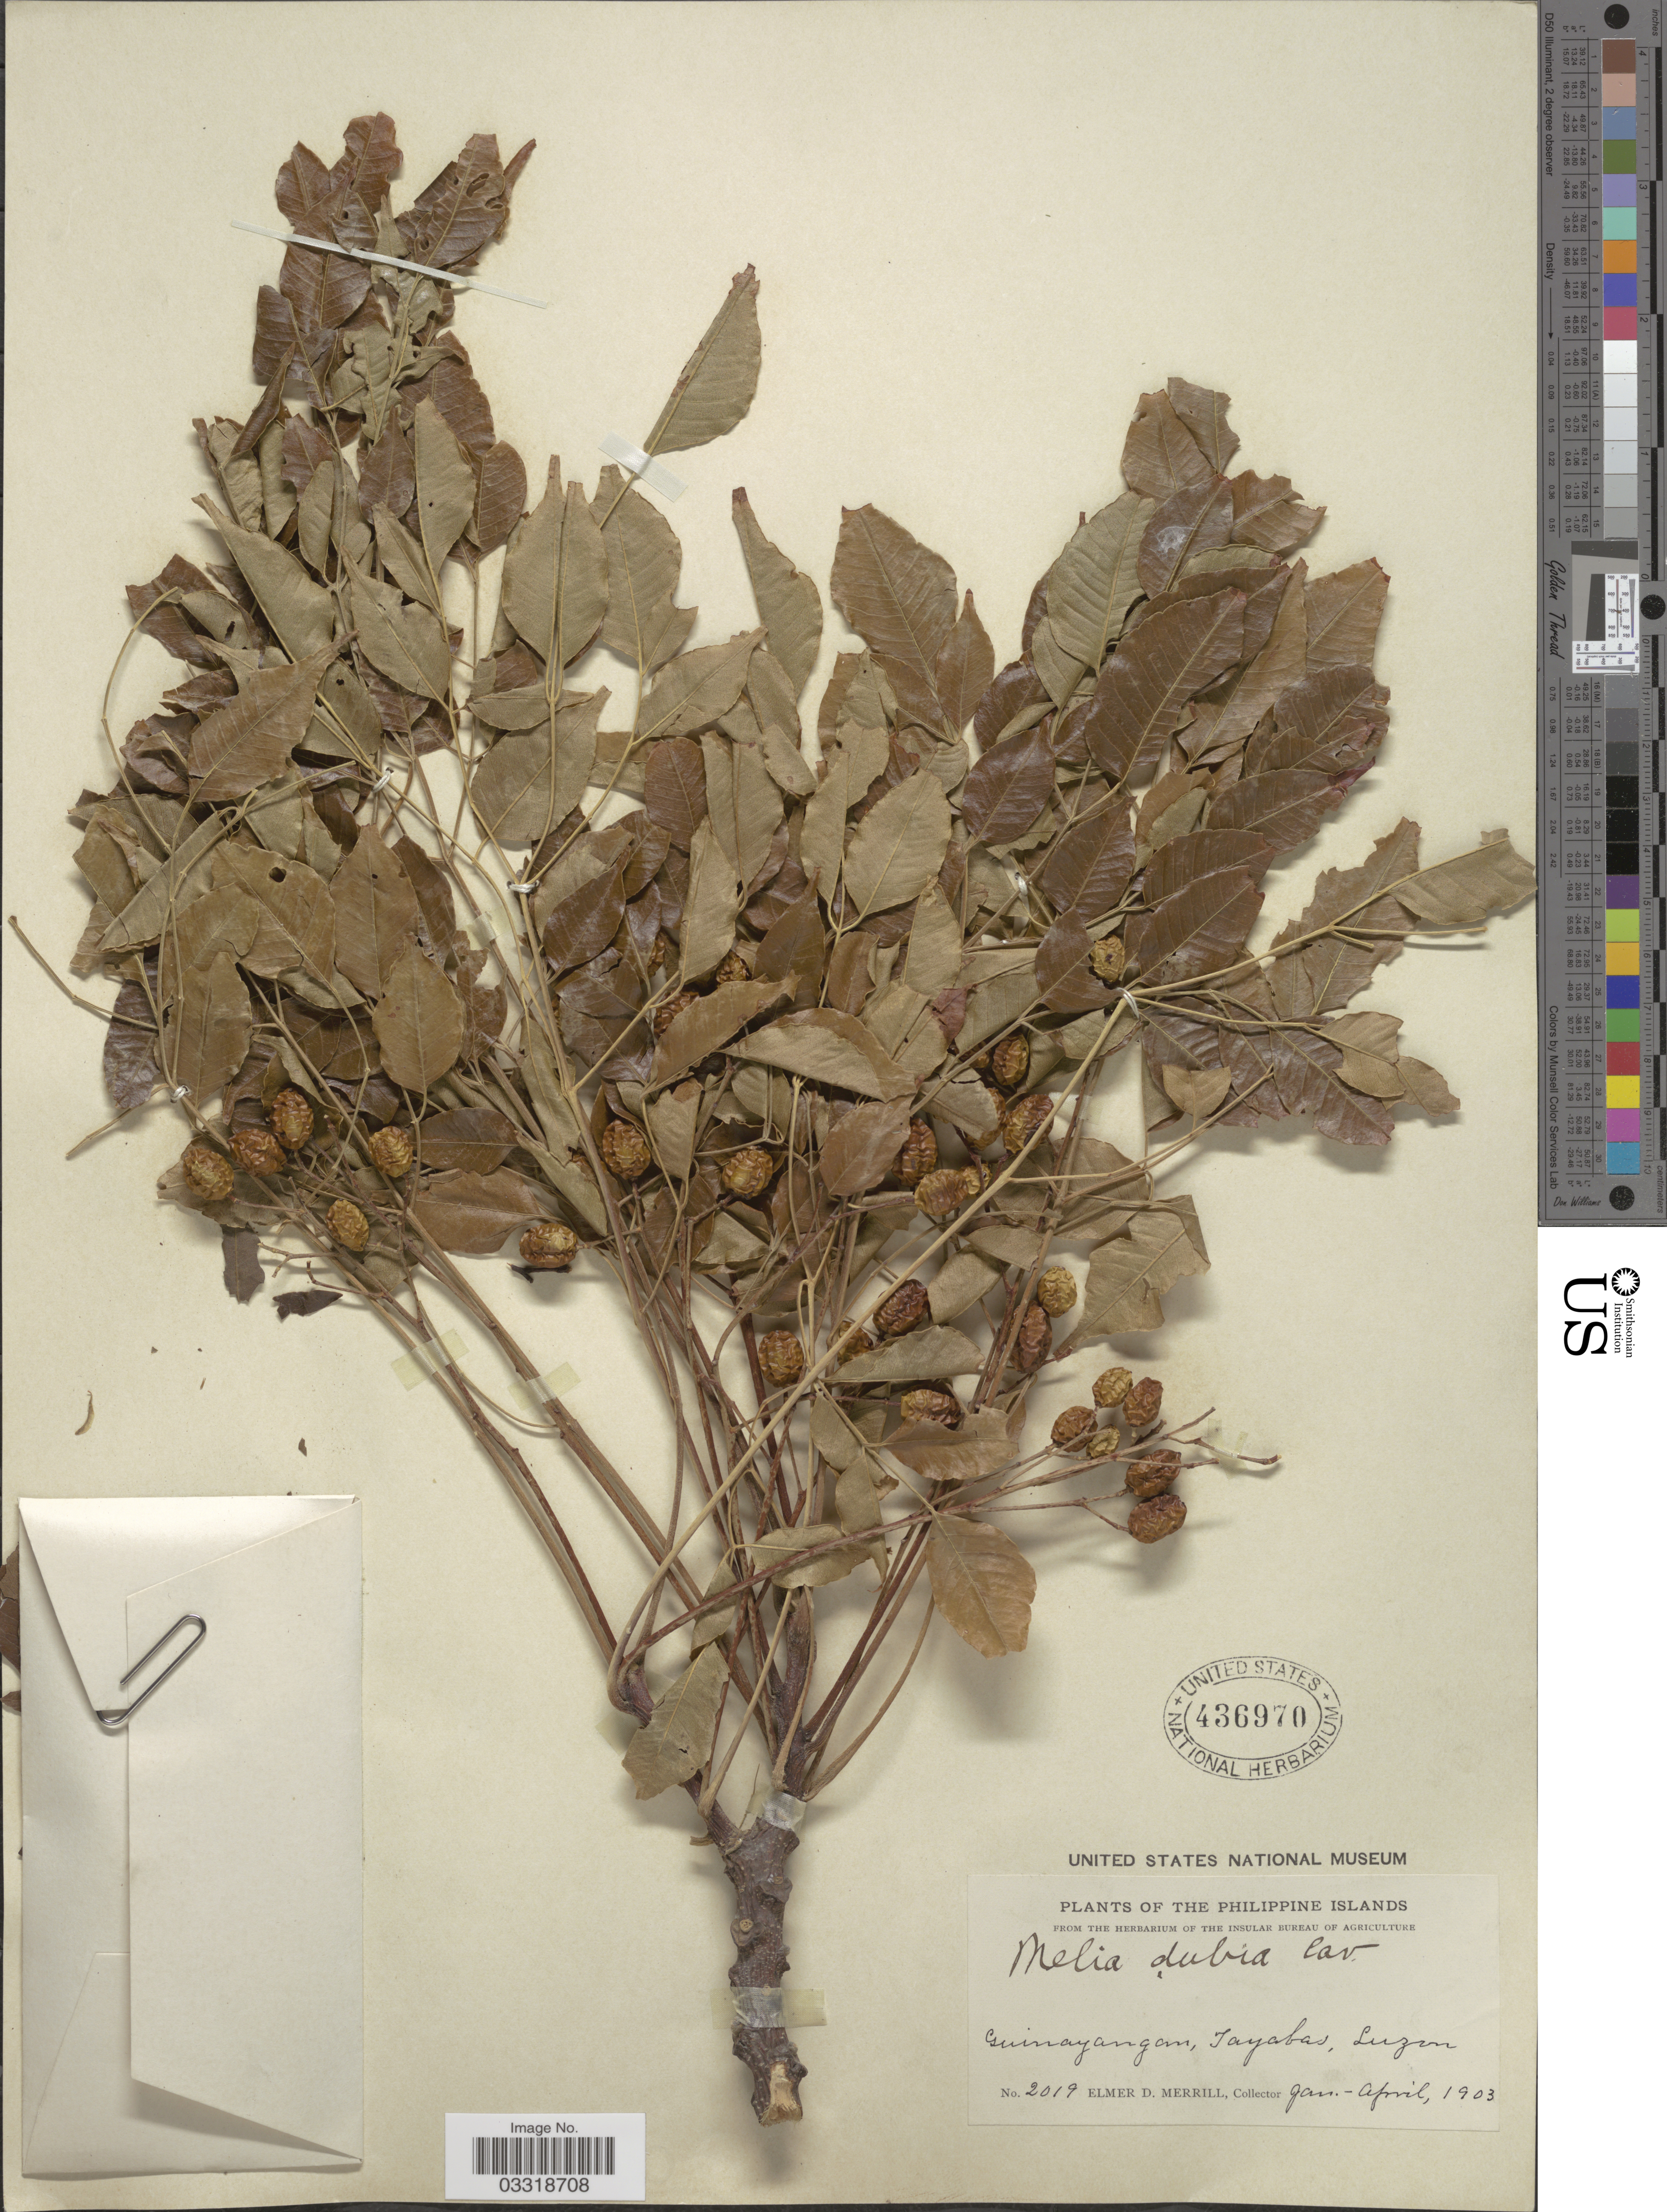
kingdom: Plantae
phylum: Tracheophyta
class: Magnoliopsida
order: Sapindales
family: Meliaceae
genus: Melia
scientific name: Melia dubia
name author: Cav.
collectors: E. D. Merrill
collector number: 2019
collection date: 1903-01/1903-04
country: Philippines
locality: The Philippine Islands. Guinayangan, Tayabas, Luzon.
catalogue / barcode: US 436970